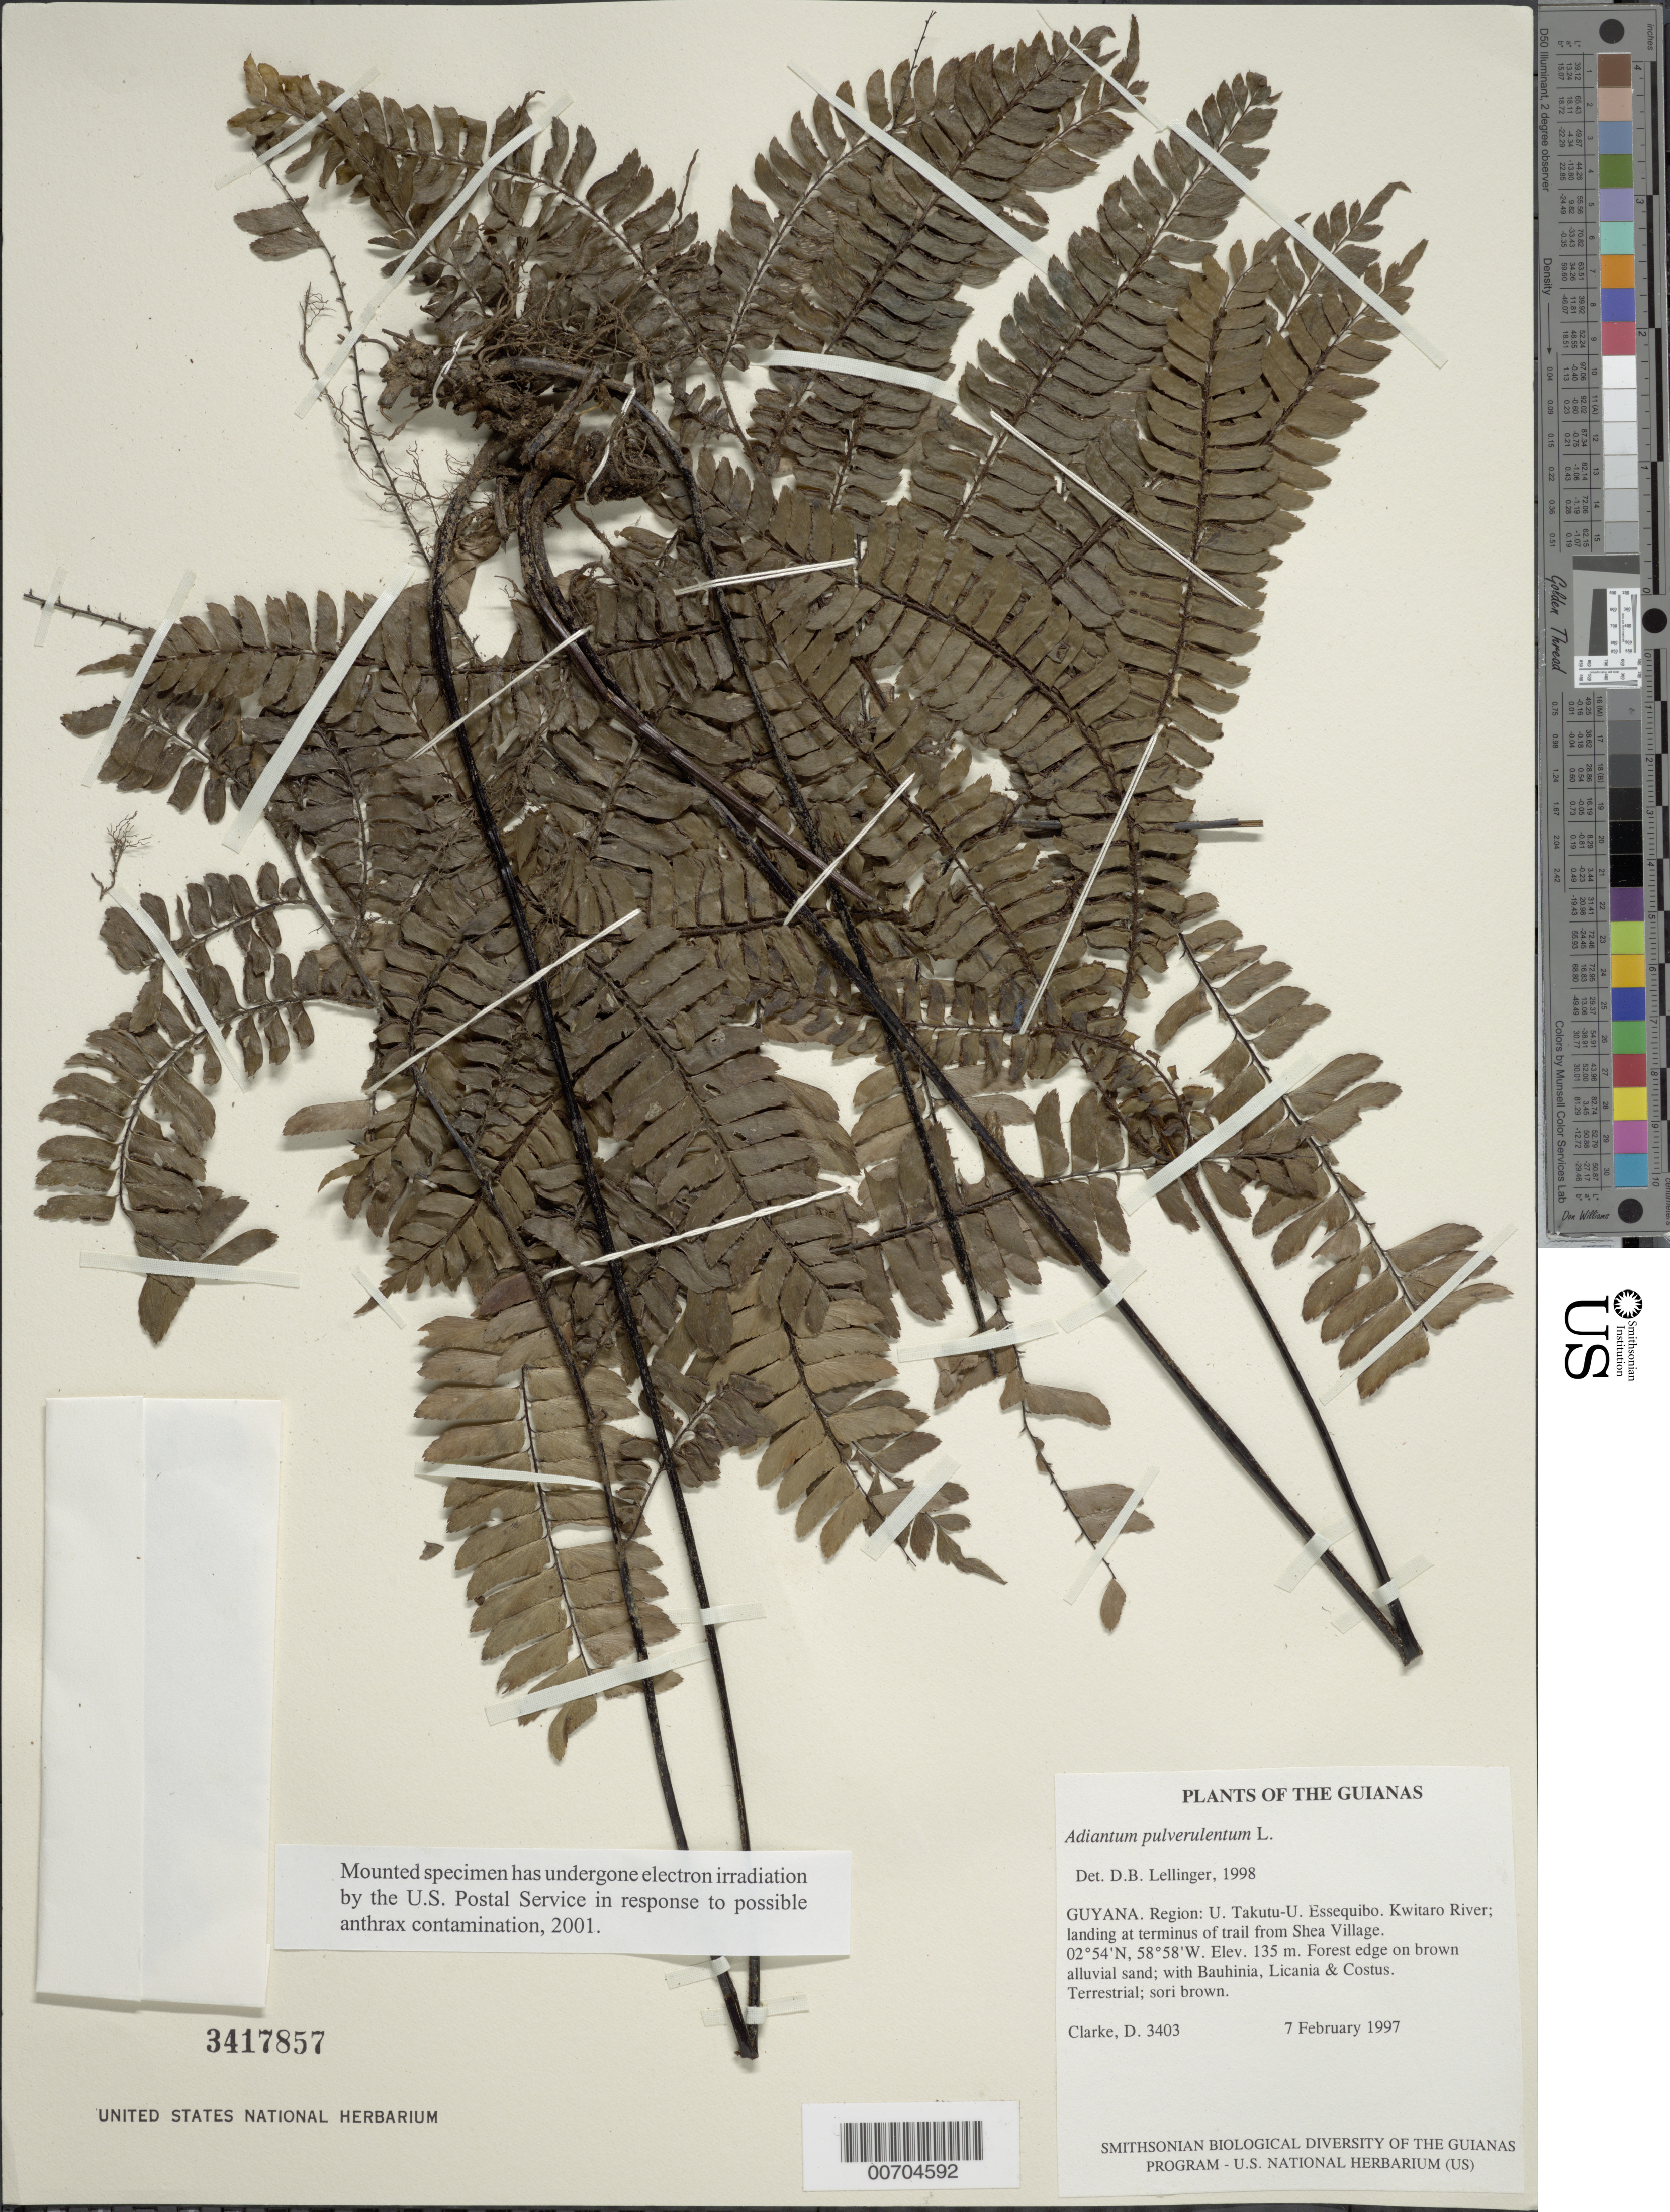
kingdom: Plantae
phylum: Tracheophyta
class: Polypodiopsida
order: Polypodiales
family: Pteridaceae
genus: Adiantum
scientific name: Adiantum pulverulentum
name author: L.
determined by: Lellinger, David B., (BOT), Smithsonian Institution - National Museum of Natural History (UNITED STATES)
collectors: H. D. Clarke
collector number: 3403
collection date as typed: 7 February 1997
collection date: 1997-02-07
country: Guyana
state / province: U. Takutu-U. Essequibo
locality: Kwitaro River; landing at terminus of trail from Shea Village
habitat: Forest edge on brown alluvial sand; with Bauhinia, Licania & Costus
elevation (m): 135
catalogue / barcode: US 3417857